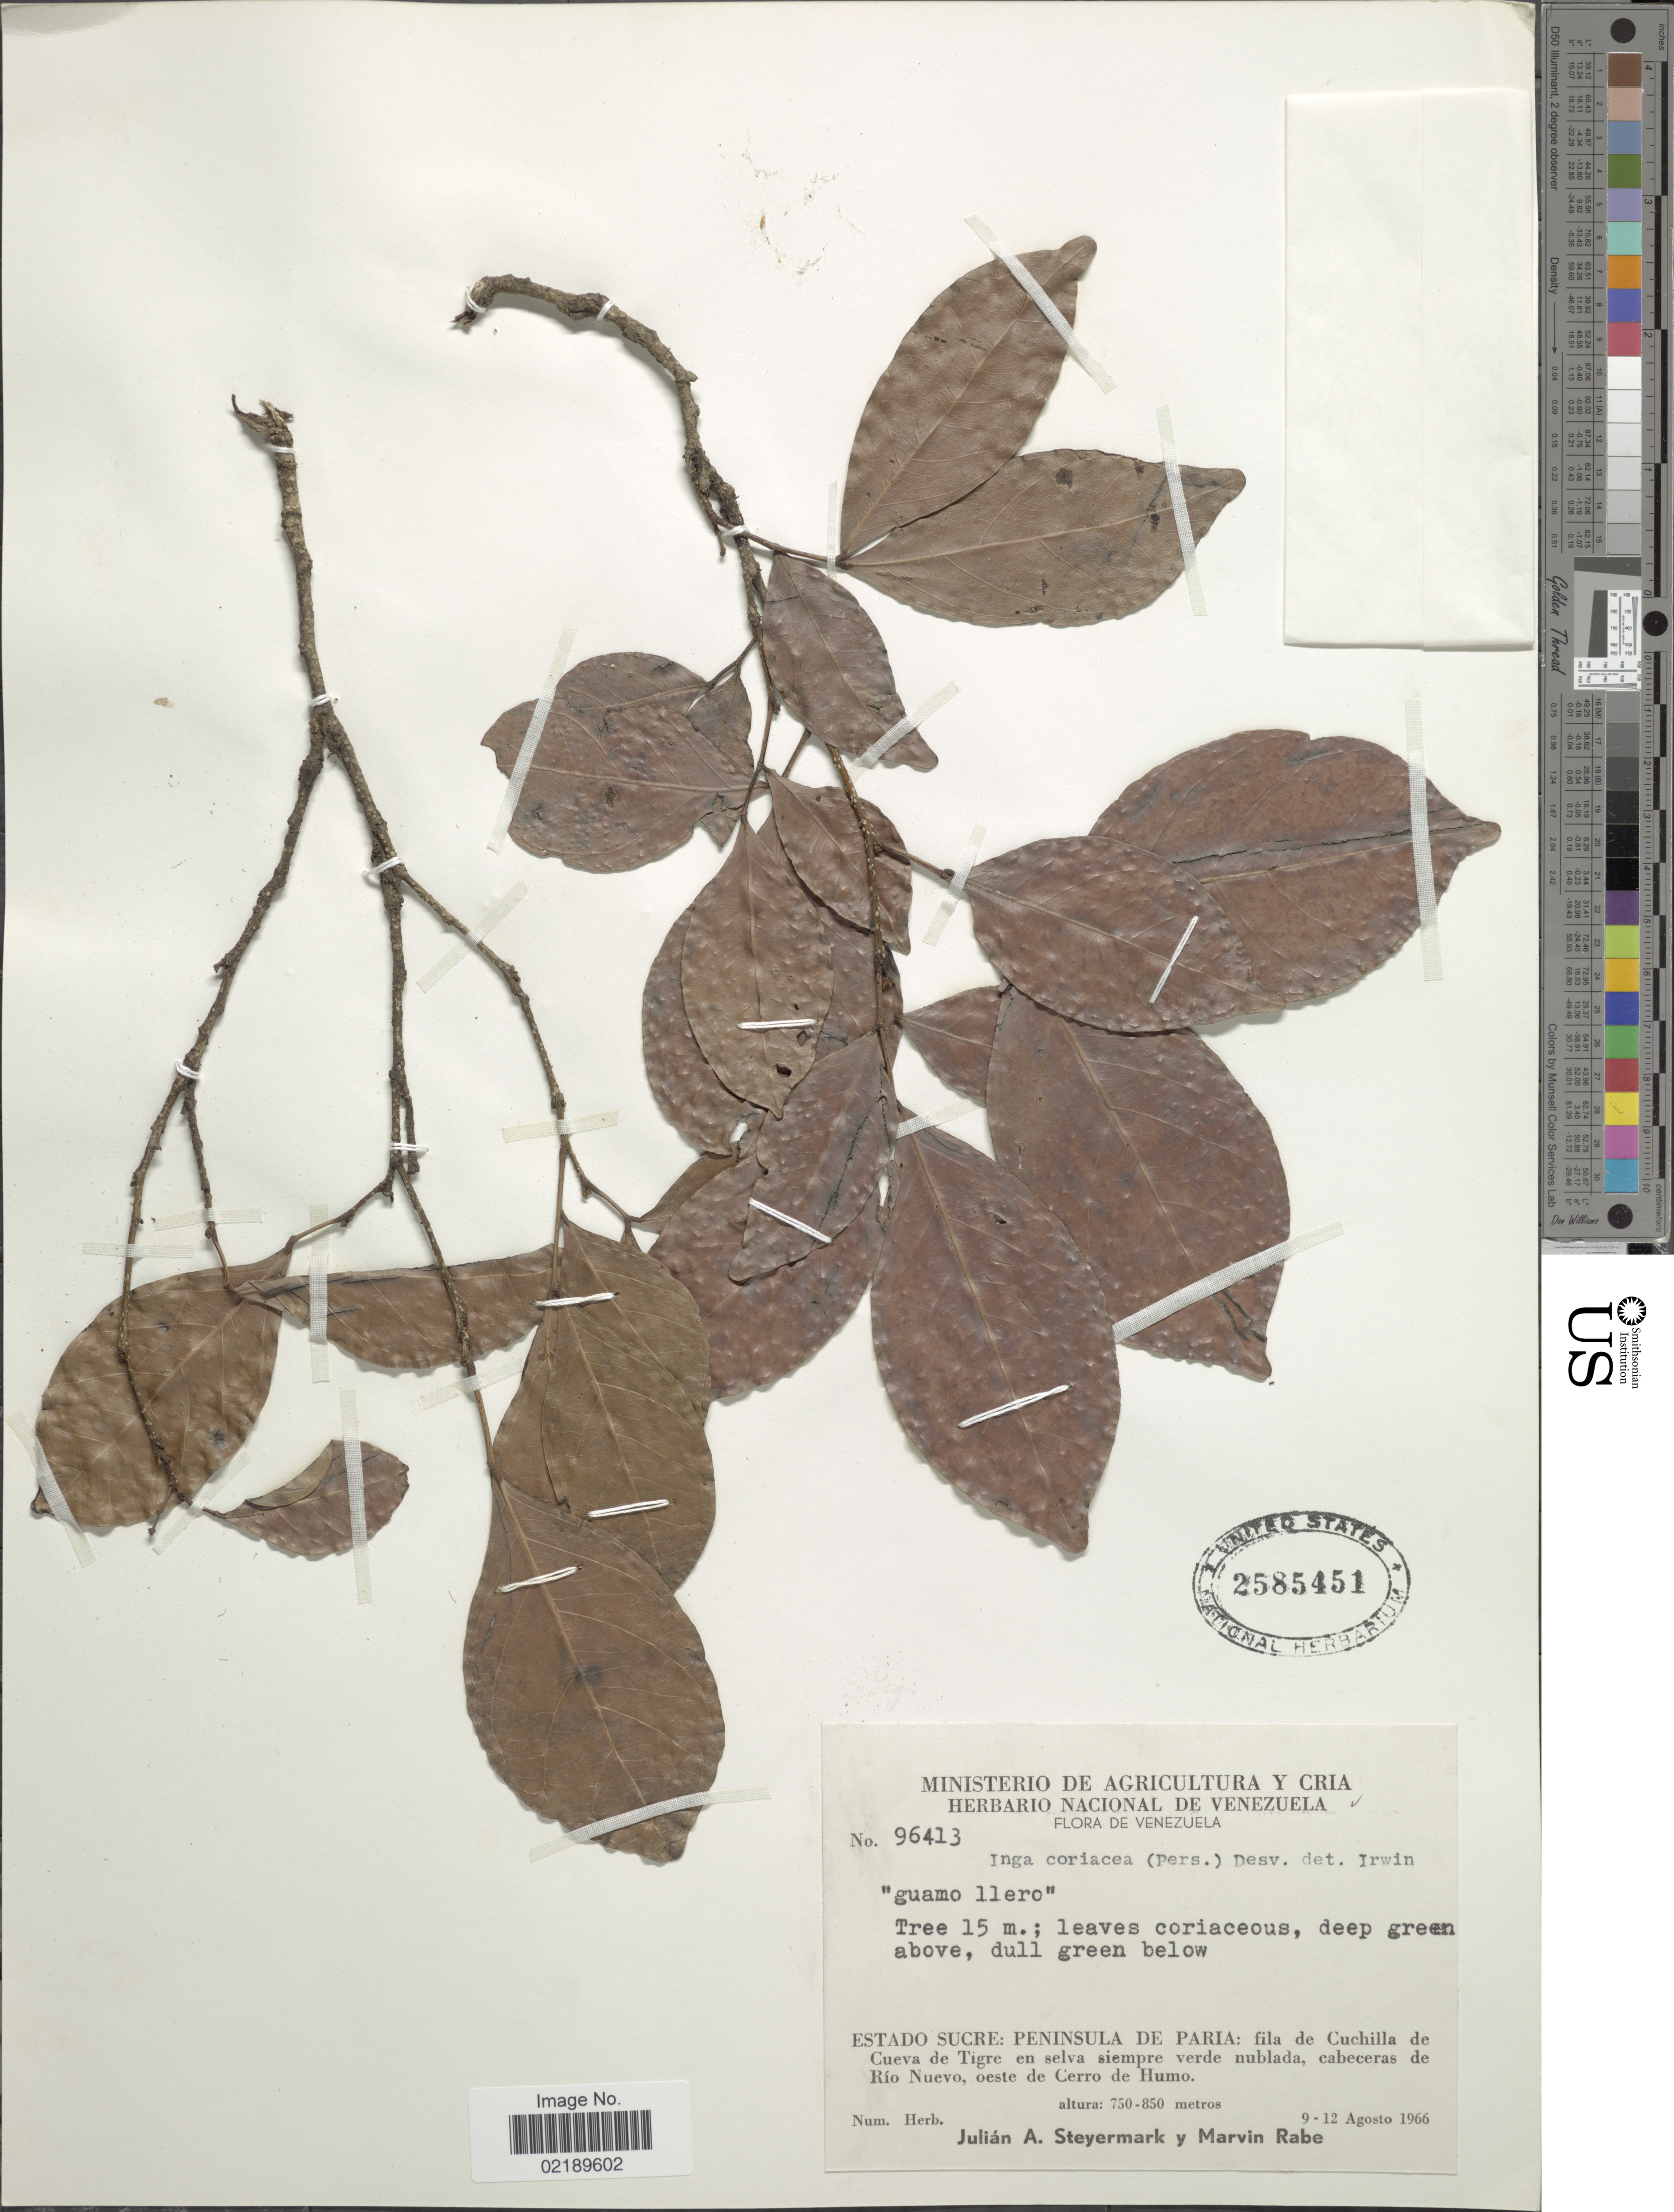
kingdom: Plantae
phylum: Tracheophyta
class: Magnoliopsida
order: Fabales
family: Fabaceae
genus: Inga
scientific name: Inga sertulifera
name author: DC.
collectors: J. Steyermark & M. Rabe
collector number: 96413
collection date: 1966-08-09/1966-08-12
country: Venezuela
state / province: Sucre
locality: Peninsula de Paria: fila de Cuchilla de Cueva de Tigre en selva siempre verde nublada, cabeceras de Rio Nuevo, oeste de Cerro de Humo.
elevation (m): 750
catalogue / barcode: US 2585451